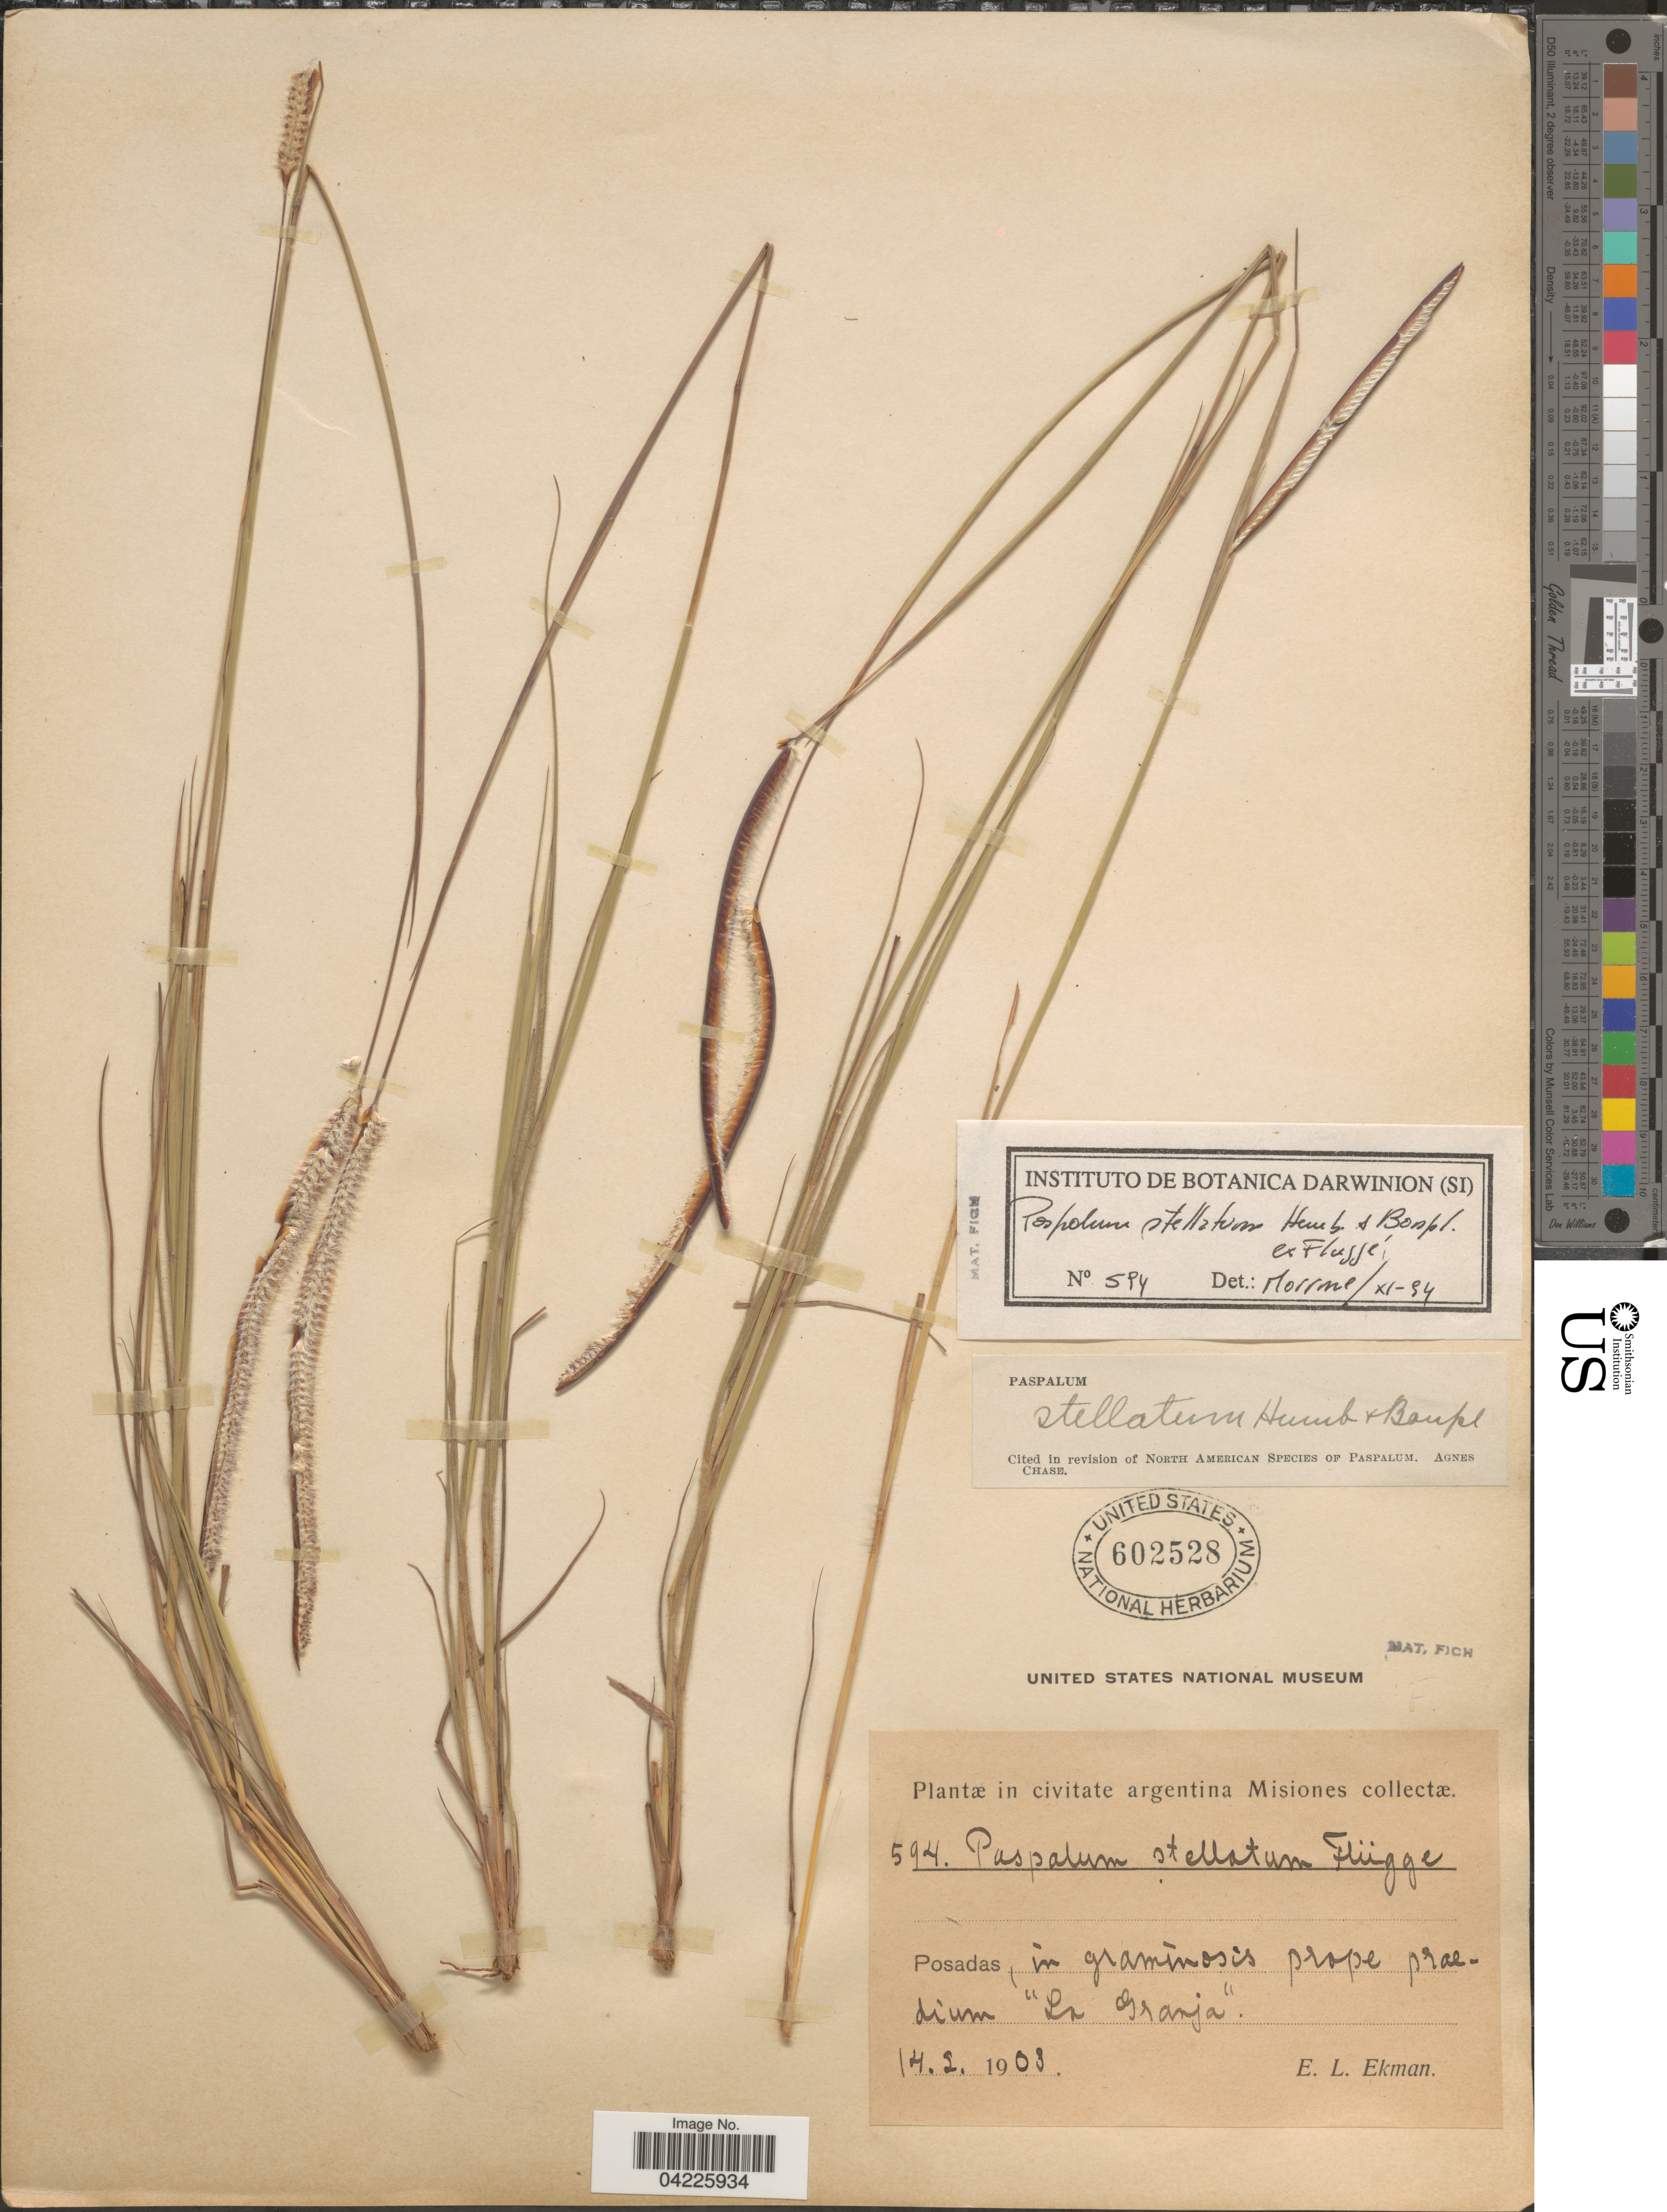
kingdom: Plantae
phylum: Tracheophyta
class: Liliopsida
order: Poales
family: Poaceae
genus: Paspalum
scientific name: Paspalum stellatum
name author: Humb. & Bonpl. ex Flüggé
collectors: E. L. Ekman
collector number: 594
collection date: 1903-02-14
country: Argentina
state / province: Misiones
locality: Posadas, in graminosis prope praedium "La Granja".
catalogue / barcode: US 602528